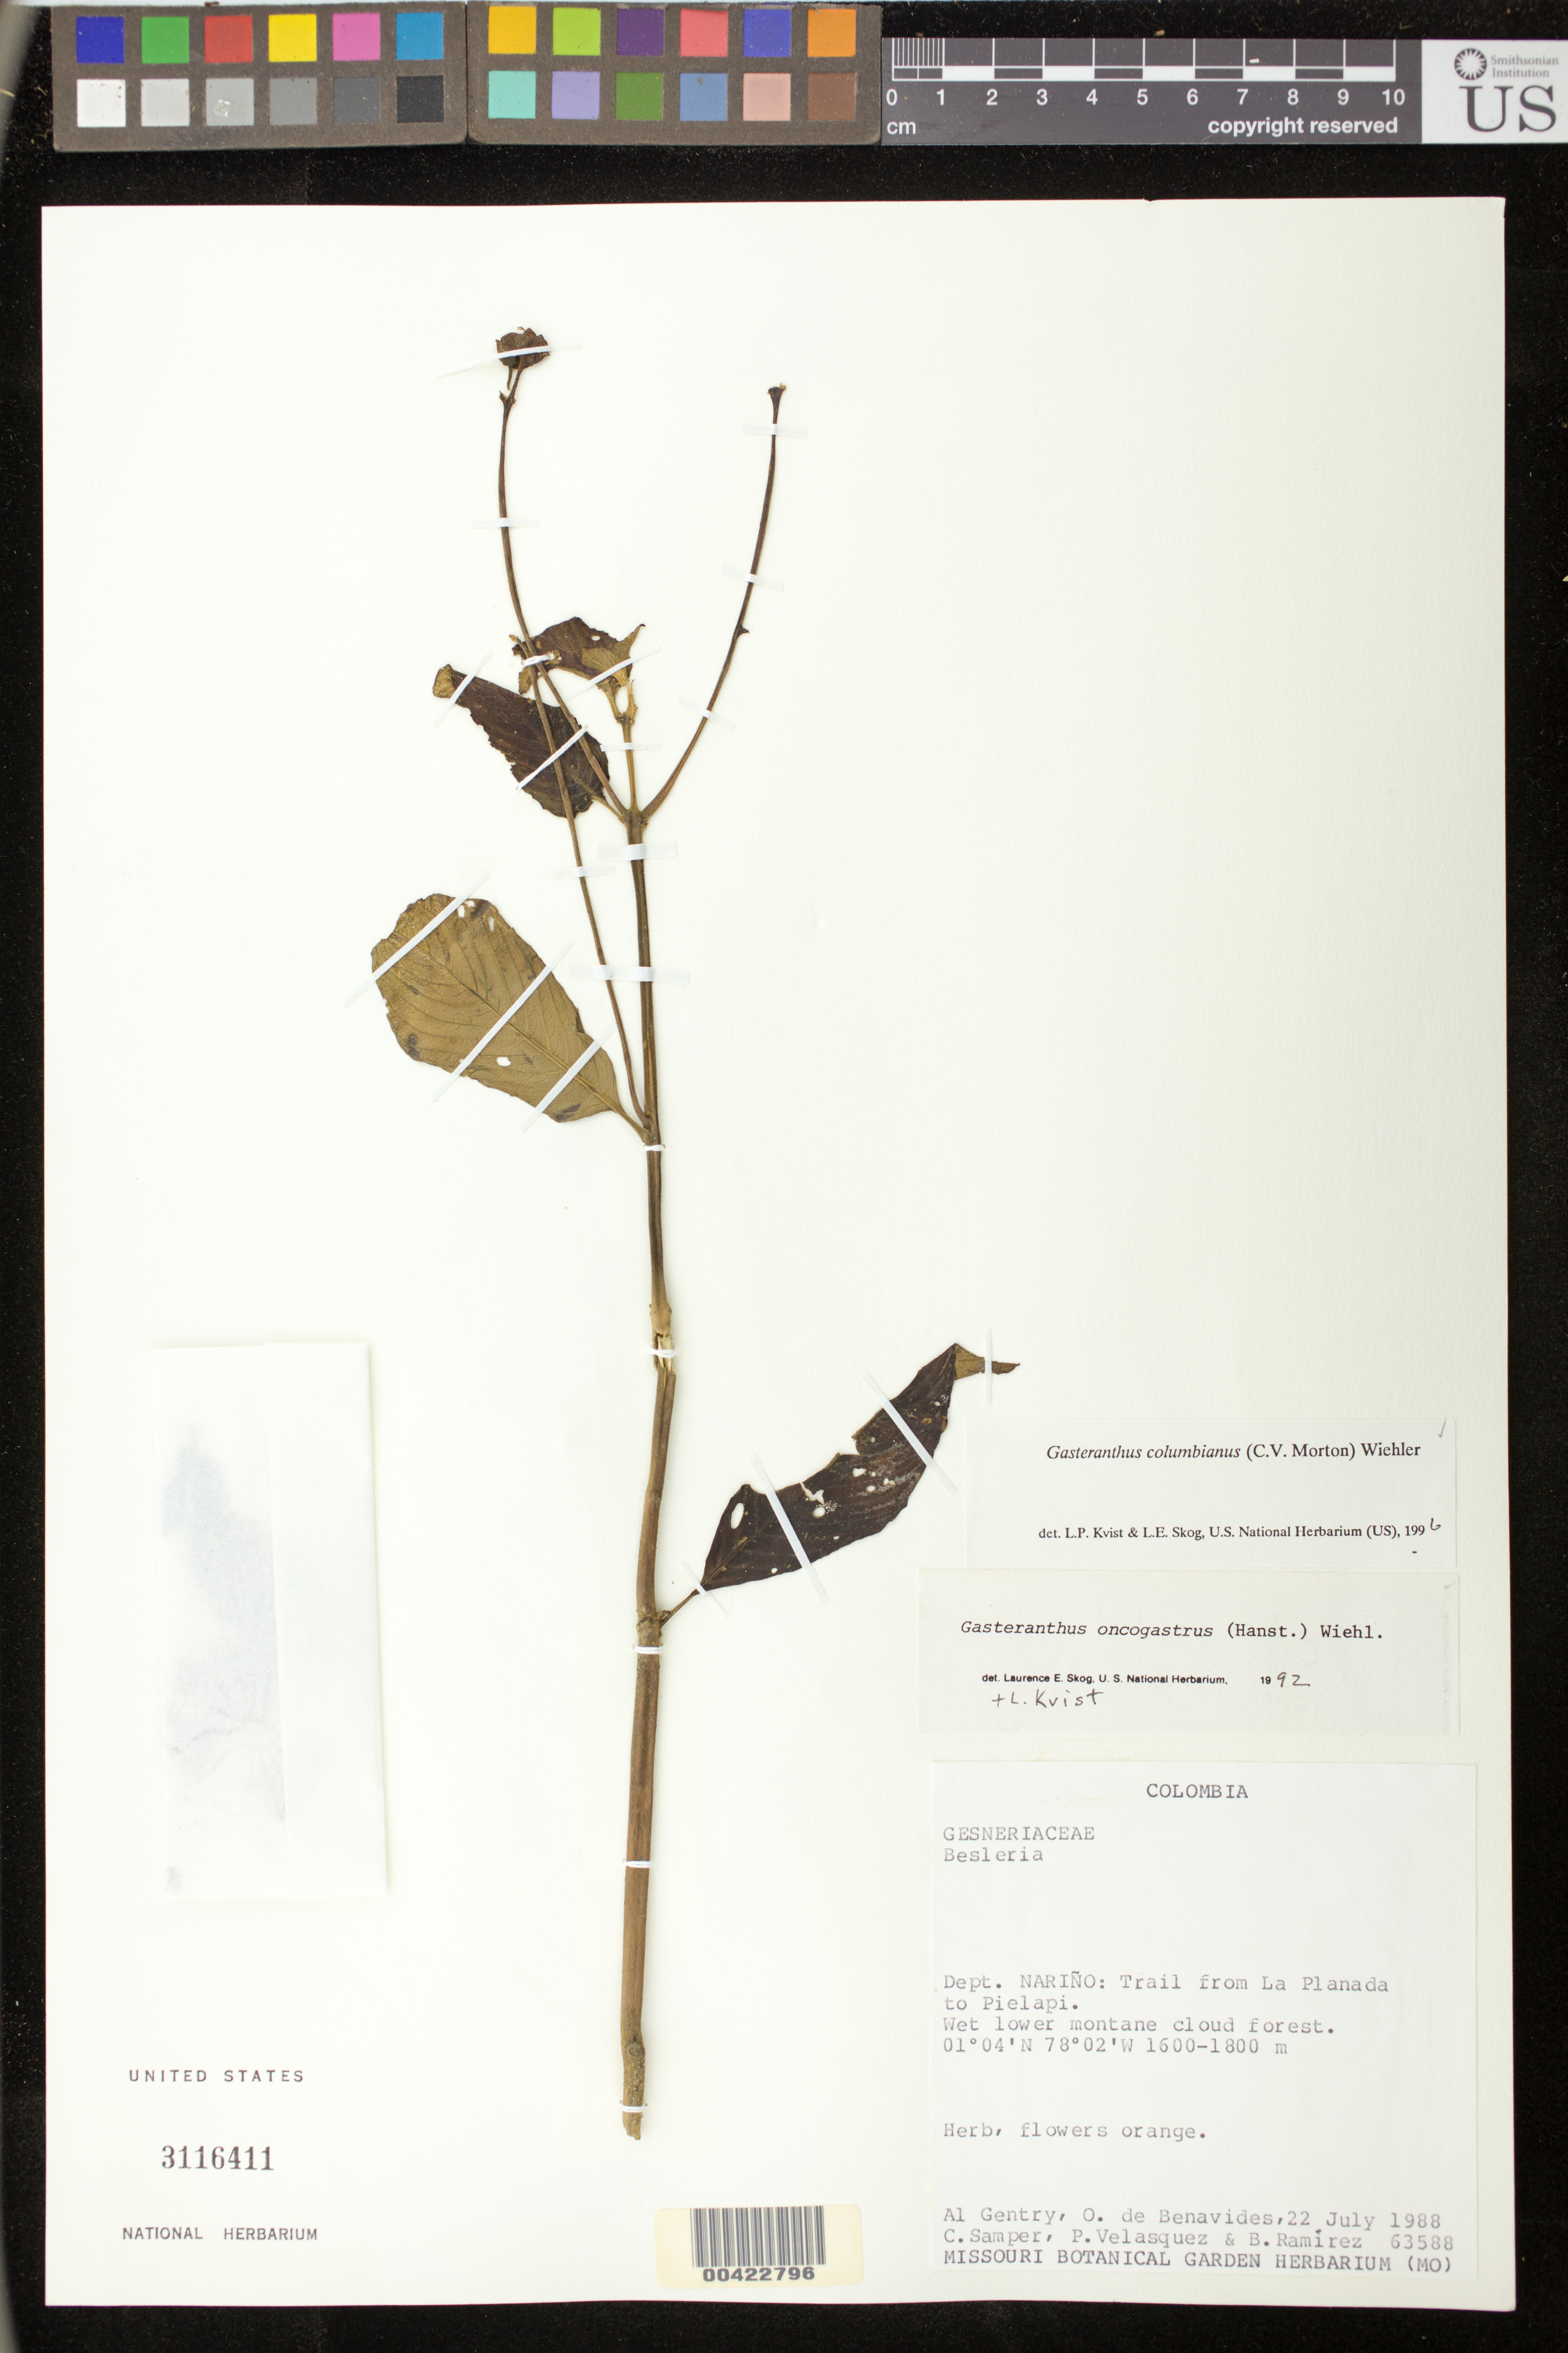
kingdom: Plantae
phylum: Tracheophyta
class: Magnoliopsida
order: Lamiales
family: Gesneriaceae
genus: Gasteranthus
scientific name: Gasteranthus columbianus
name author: (C.V. Morton) Wiehler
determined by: Skog, Laurence E.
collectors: A. H. Gentry, Olga S. de Benavides, C. Samper, P. Velasquez & B. Ramírez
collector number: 63588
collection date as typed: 22 Jul 1988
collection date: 1988-07-22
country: Colombia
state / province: Nariño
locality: Trail from La Planada to Pielapi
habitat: Wet lower montane cloud forest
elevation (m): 1600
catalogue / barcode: US 3116411